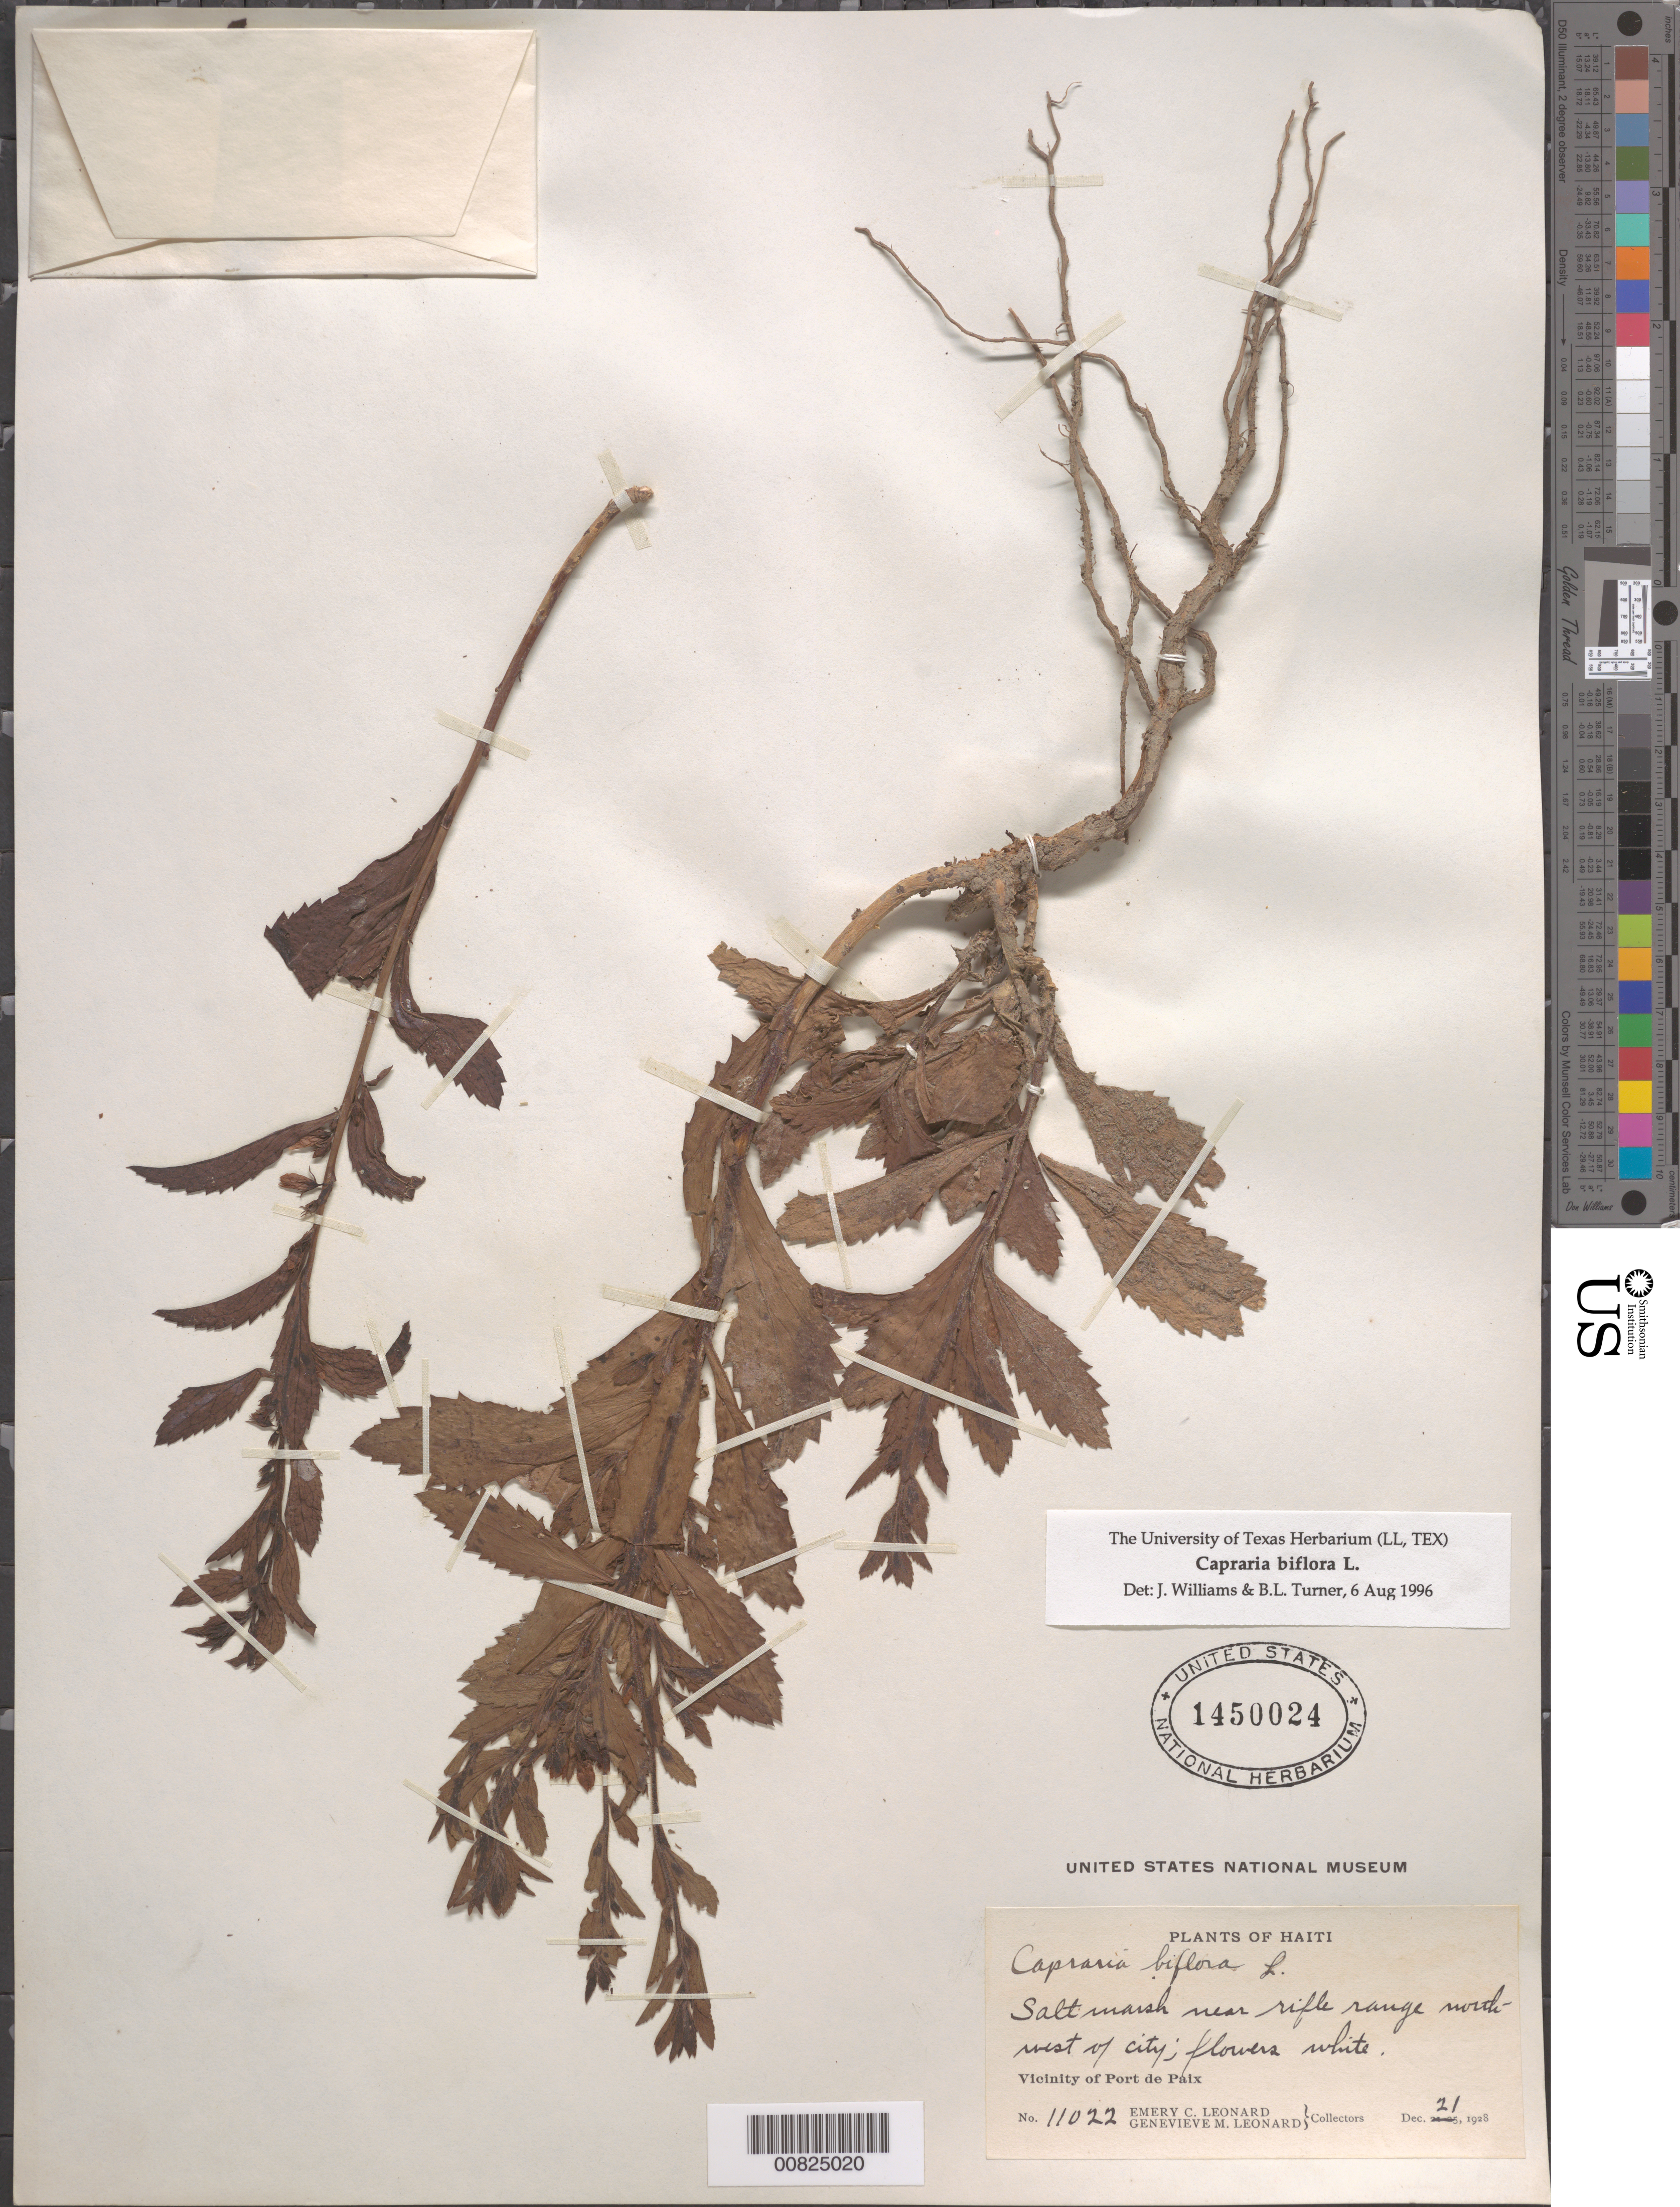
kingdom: Plantae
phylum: Tracheophyta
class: Magnoliopsida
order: Lamiales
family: Scrophulariaceae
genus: Capraria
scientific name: Capraria biflora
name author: L.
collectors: E. C. Leonard & G. M. Leonard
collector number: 11022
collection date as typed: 21 Dec 1928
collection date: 1928-12-21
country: Haiti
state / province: Nord-Ouest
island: Hispaniola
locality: Vicinity of Port de Paix, near rifle range NW of city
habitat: Salt marsh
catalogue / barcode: US 1450024